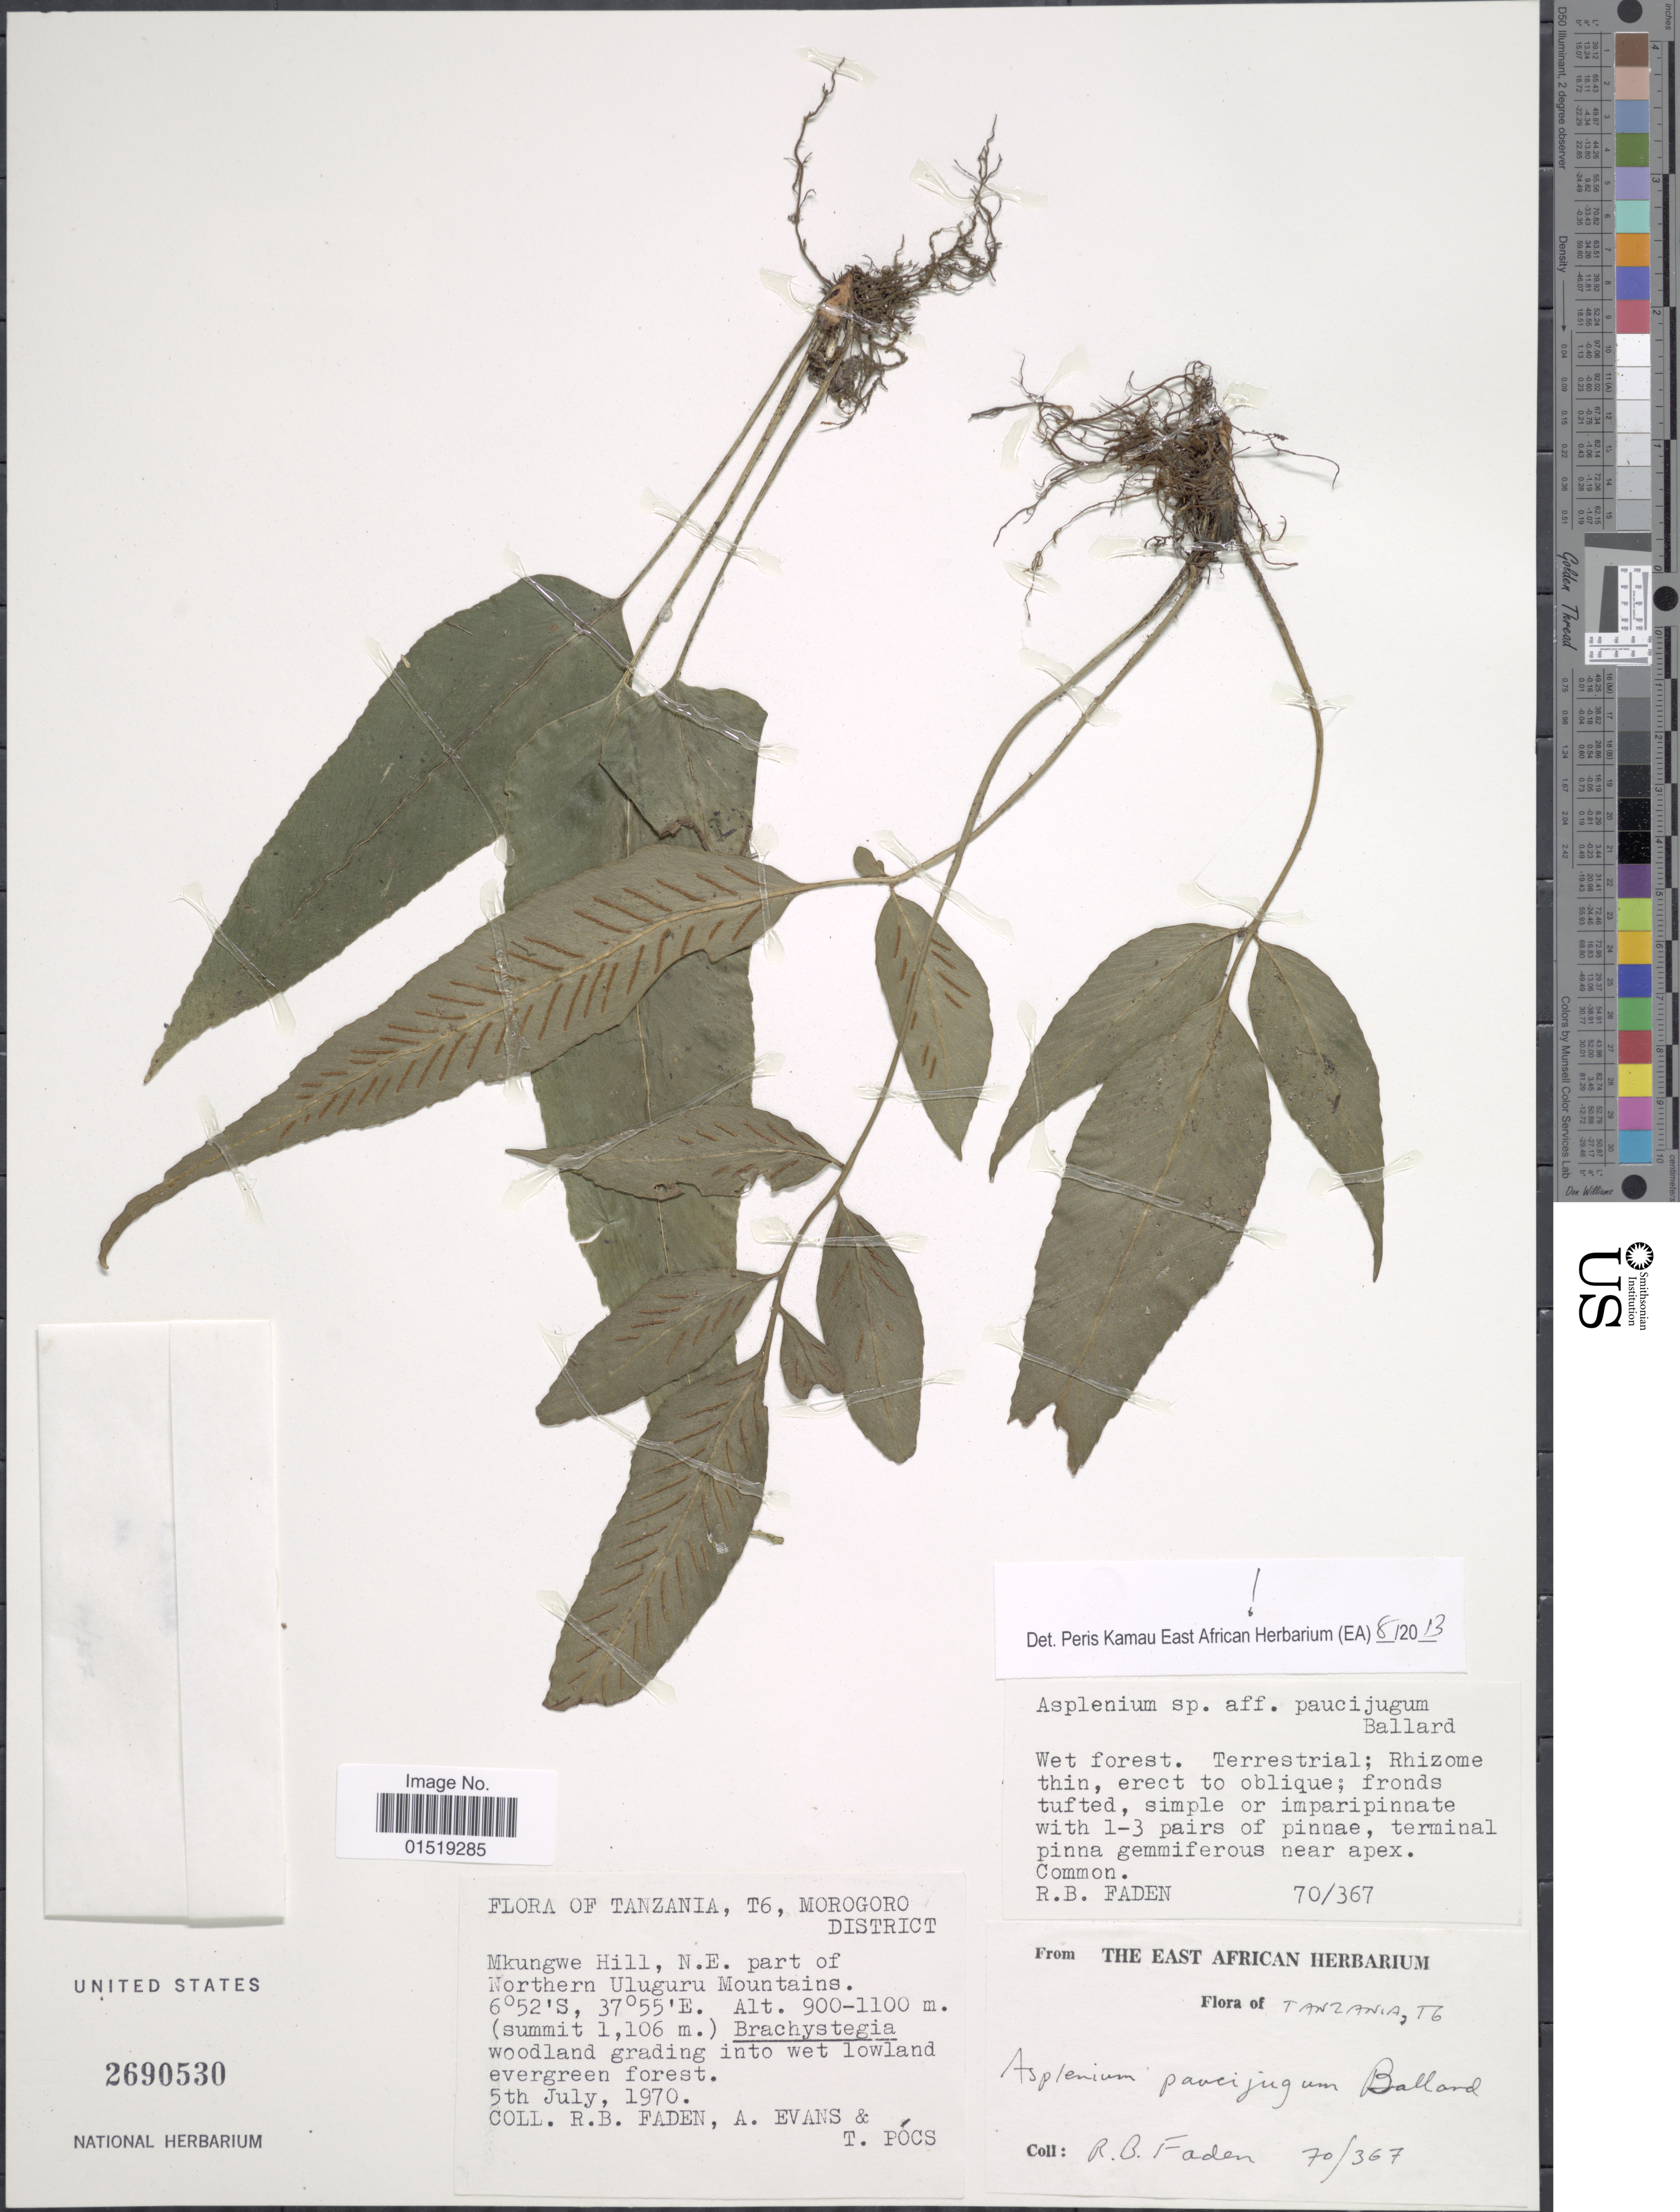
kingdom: Plantae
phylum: Tracheophyta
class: Polypodiopsida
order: Polypodiales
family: Aspleniaceae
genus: Asplenium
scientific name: Asplenium paucijugum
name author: Ballard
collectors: R. B. Faden, A. Evans & T. Pocs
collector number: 70/367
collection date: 1970-07-05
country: Tanzania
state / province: Morogoro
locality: T6, Morogoro District. Mkungwe Hill, N.E. part of Northern Uluguru Mountains.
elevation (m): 900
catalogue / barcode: US 2690530